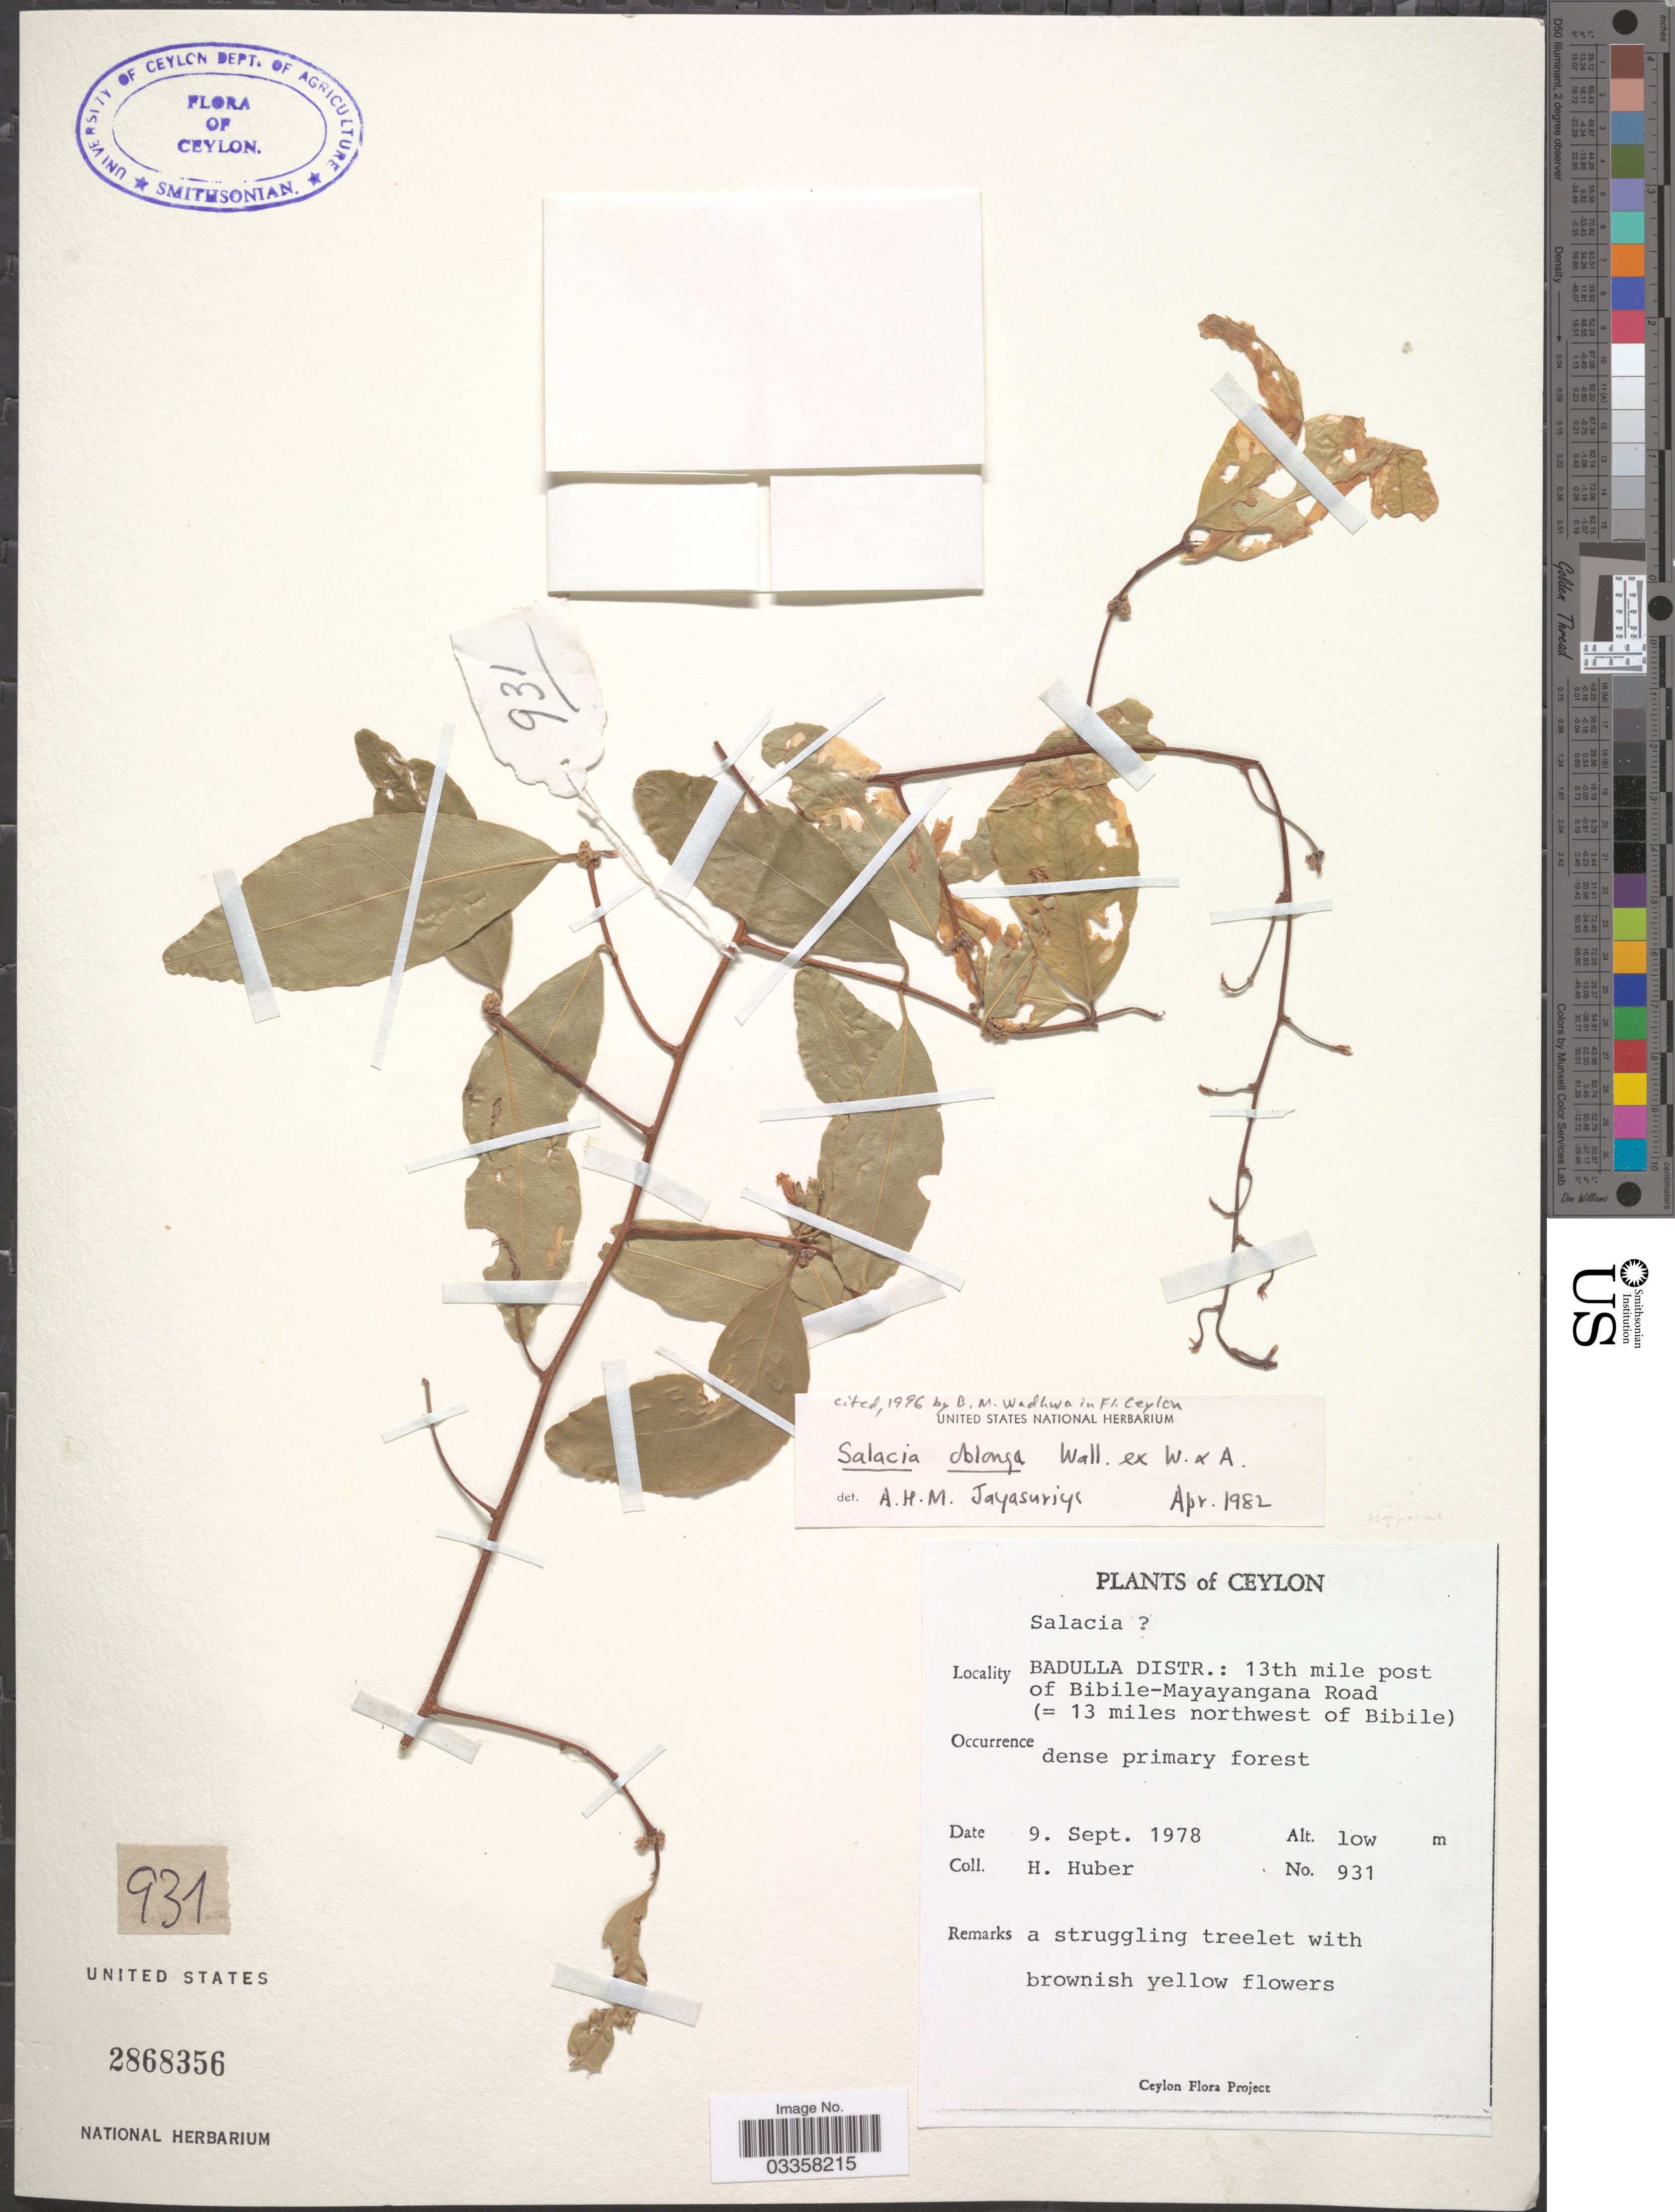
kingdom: Plantae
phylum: Tracheophyta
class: Magnoliopsida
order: Celastrales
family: Celastraceae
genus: Salacia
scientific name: Salacia oblonga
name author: Wall.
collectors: H. Huber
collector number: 931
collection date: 1978-09-09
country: Sri Lanka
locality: Ceylon. Badulla Distr.: 13th mile post of Bibile-Mayayangana Road (= 13 miles northwest of Bibile).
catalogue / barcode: US 2868356